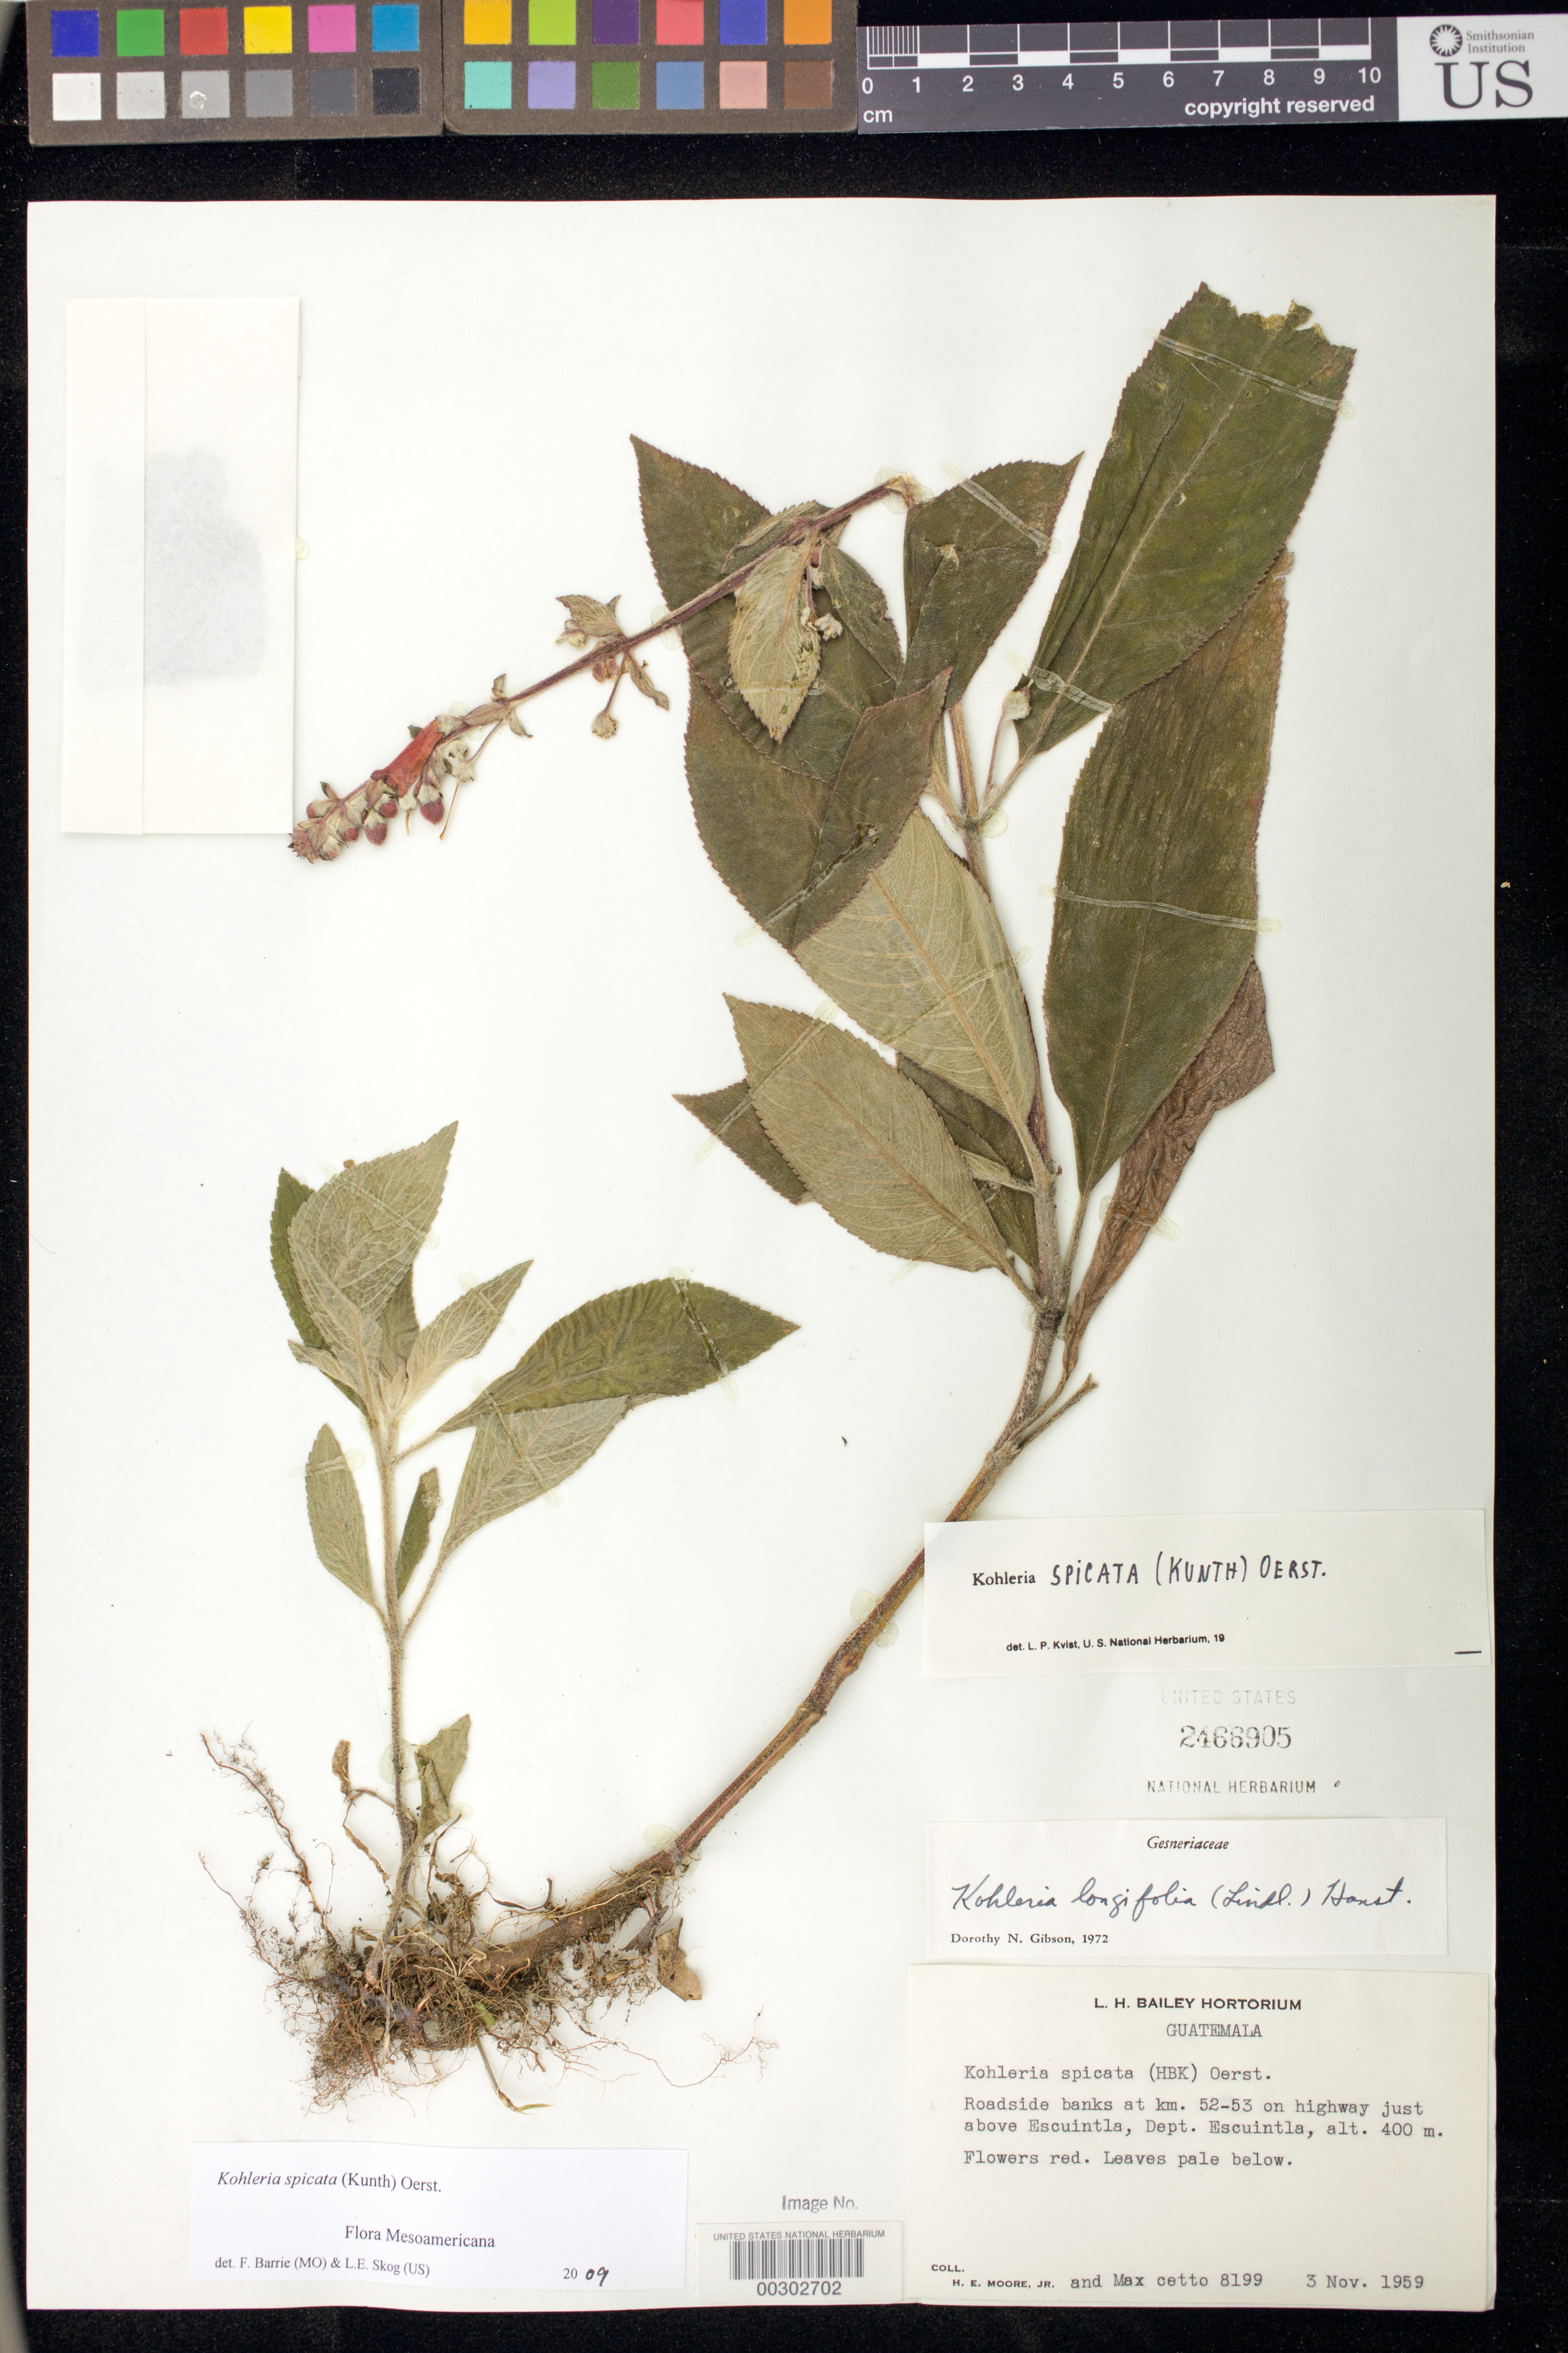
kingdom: Plantae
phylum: Tracheophyta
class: Magnoliopsida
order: Lamiales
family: Gesneriaceae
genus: Kohleria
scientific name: Kohleria spicata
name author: (Kunth) Oerst.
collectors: H. E. Moore & M. Cetto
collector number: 8199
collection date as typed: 03 Nov 1959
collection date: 1959-11-03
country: Guatemala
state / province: Escuintla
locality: Roadside banks at km 52-53 on highway just above Escuintla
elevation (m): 400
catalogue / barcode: US 2466905